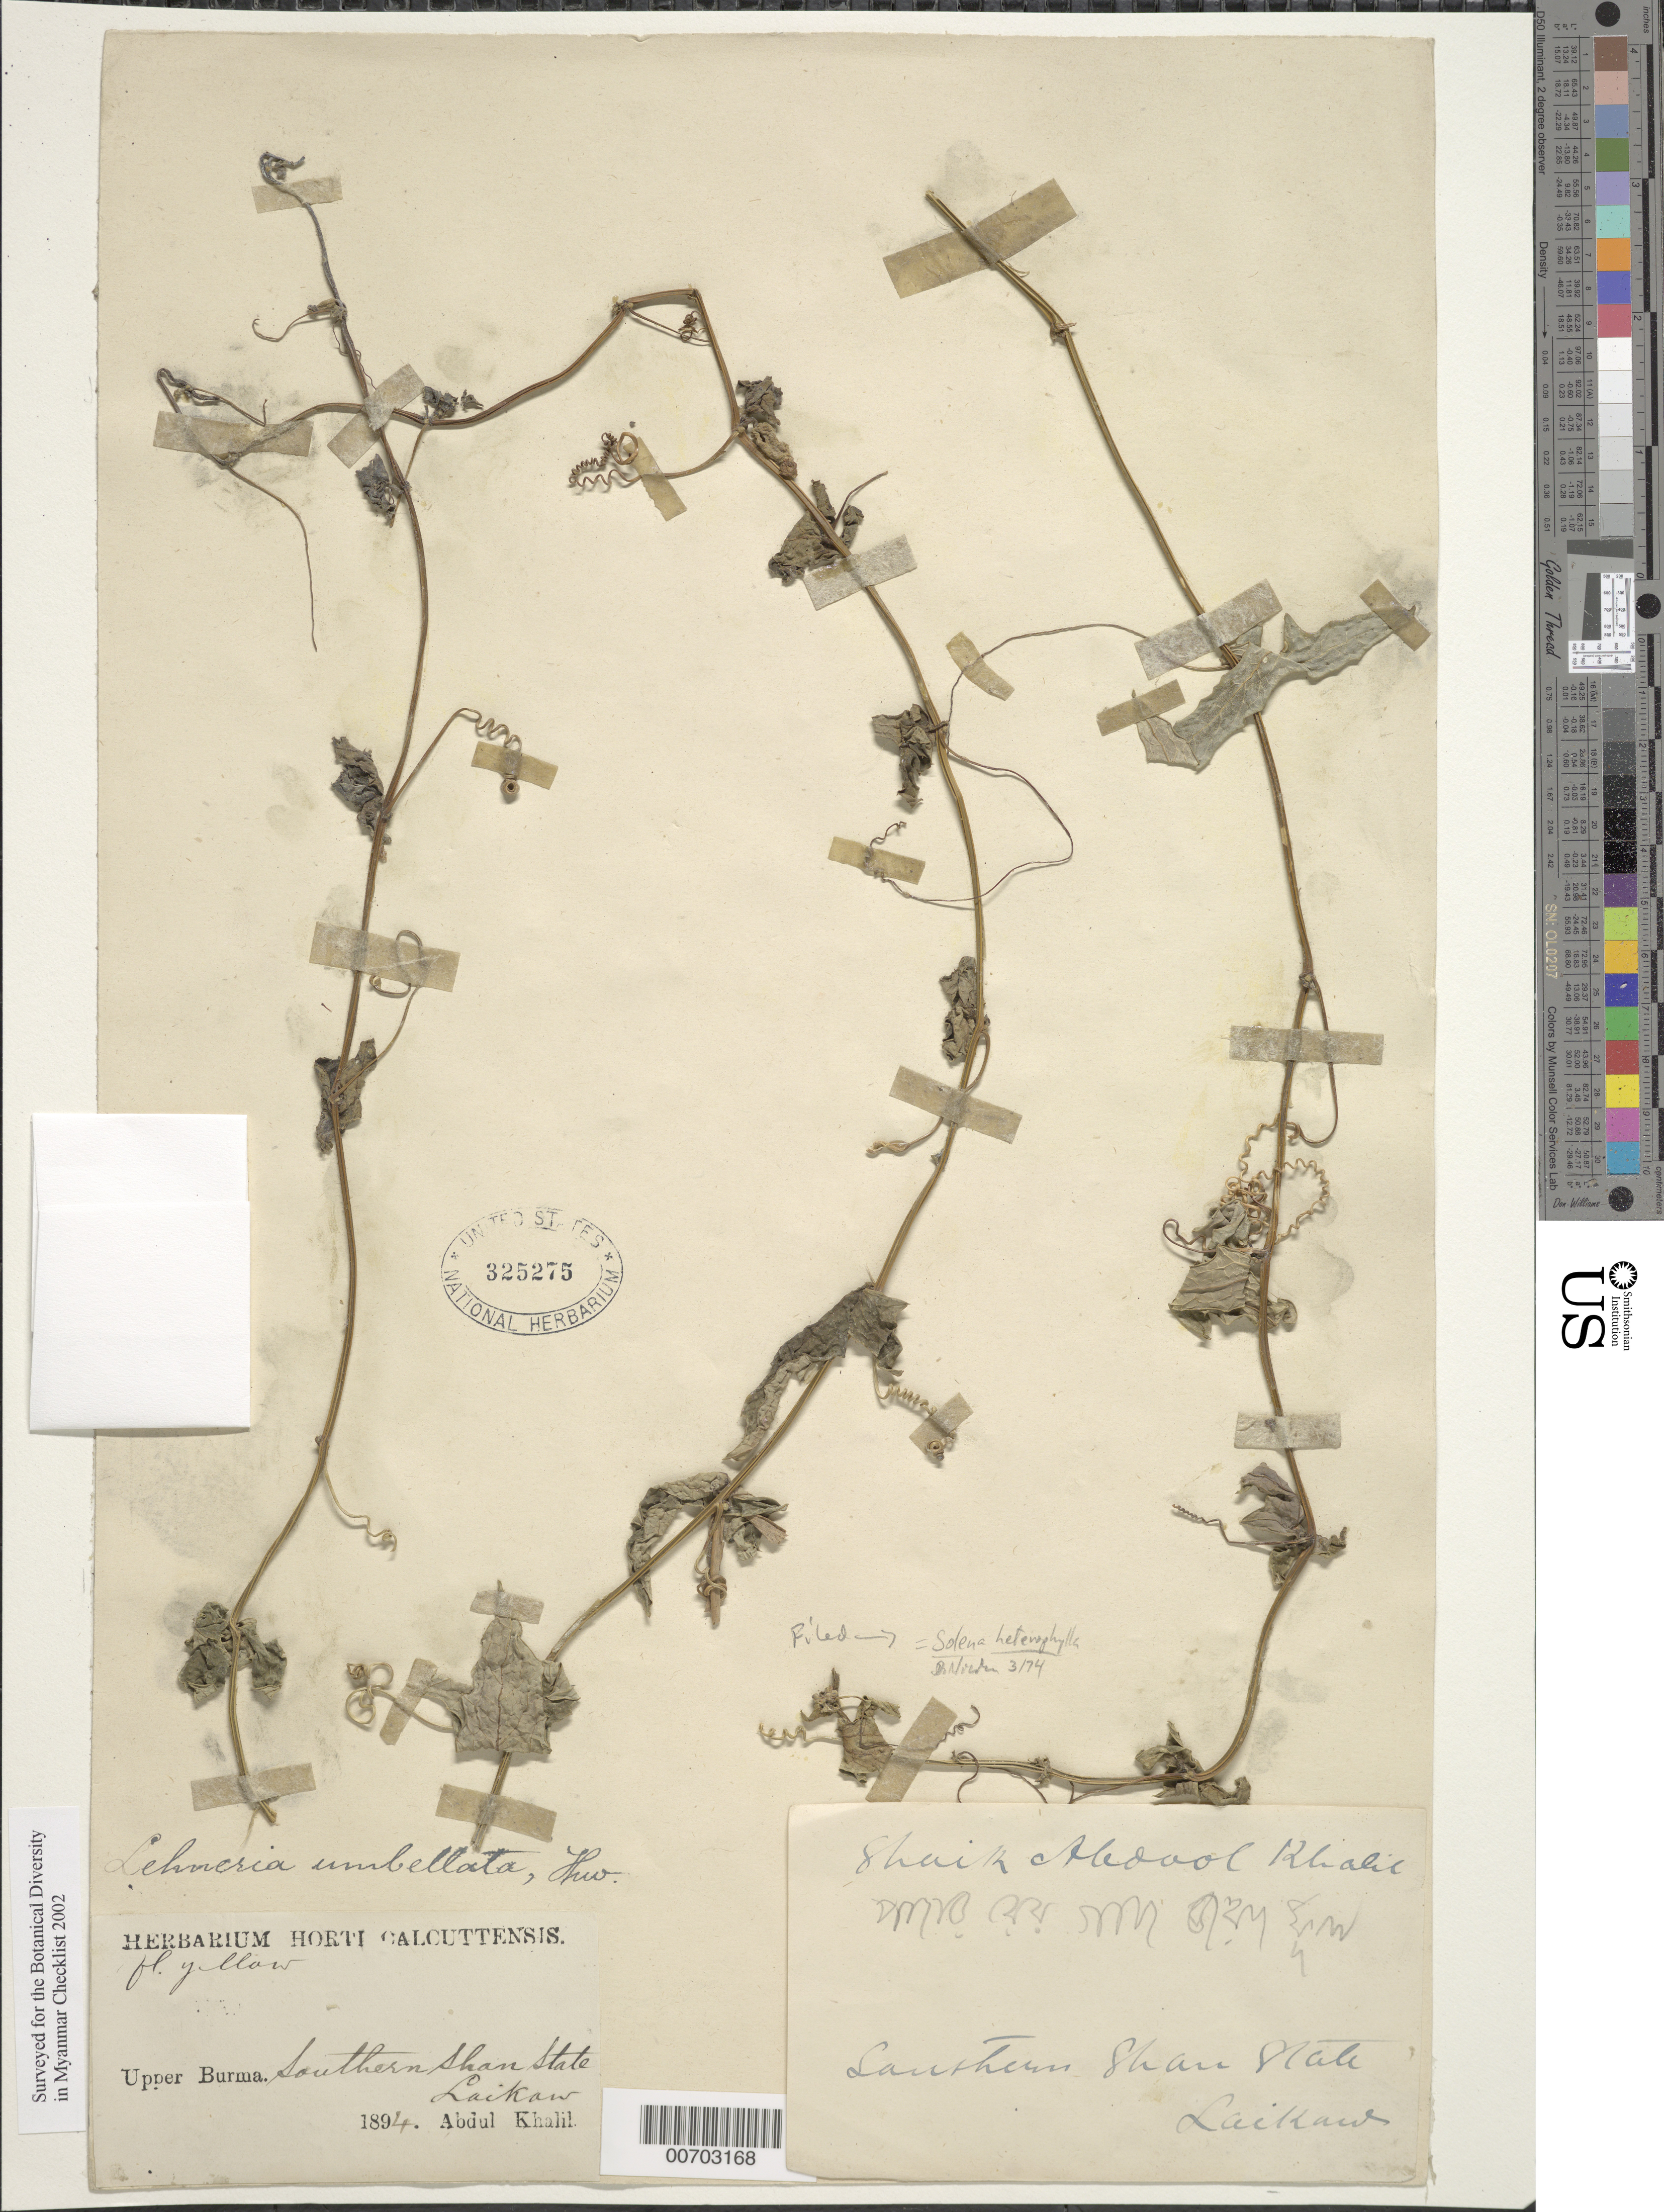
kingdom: Plantae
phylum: Tracheophyta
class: Magnoliopsida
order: Cucurbitales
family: Cucurbitaceae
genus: Solena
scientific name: Solena heterophylla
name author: Lour.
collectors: A. Khalil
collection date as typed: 1894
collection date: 1894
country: Myanmar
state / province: Shan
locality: Southern Shan State, Laikow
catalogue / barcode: US 325275